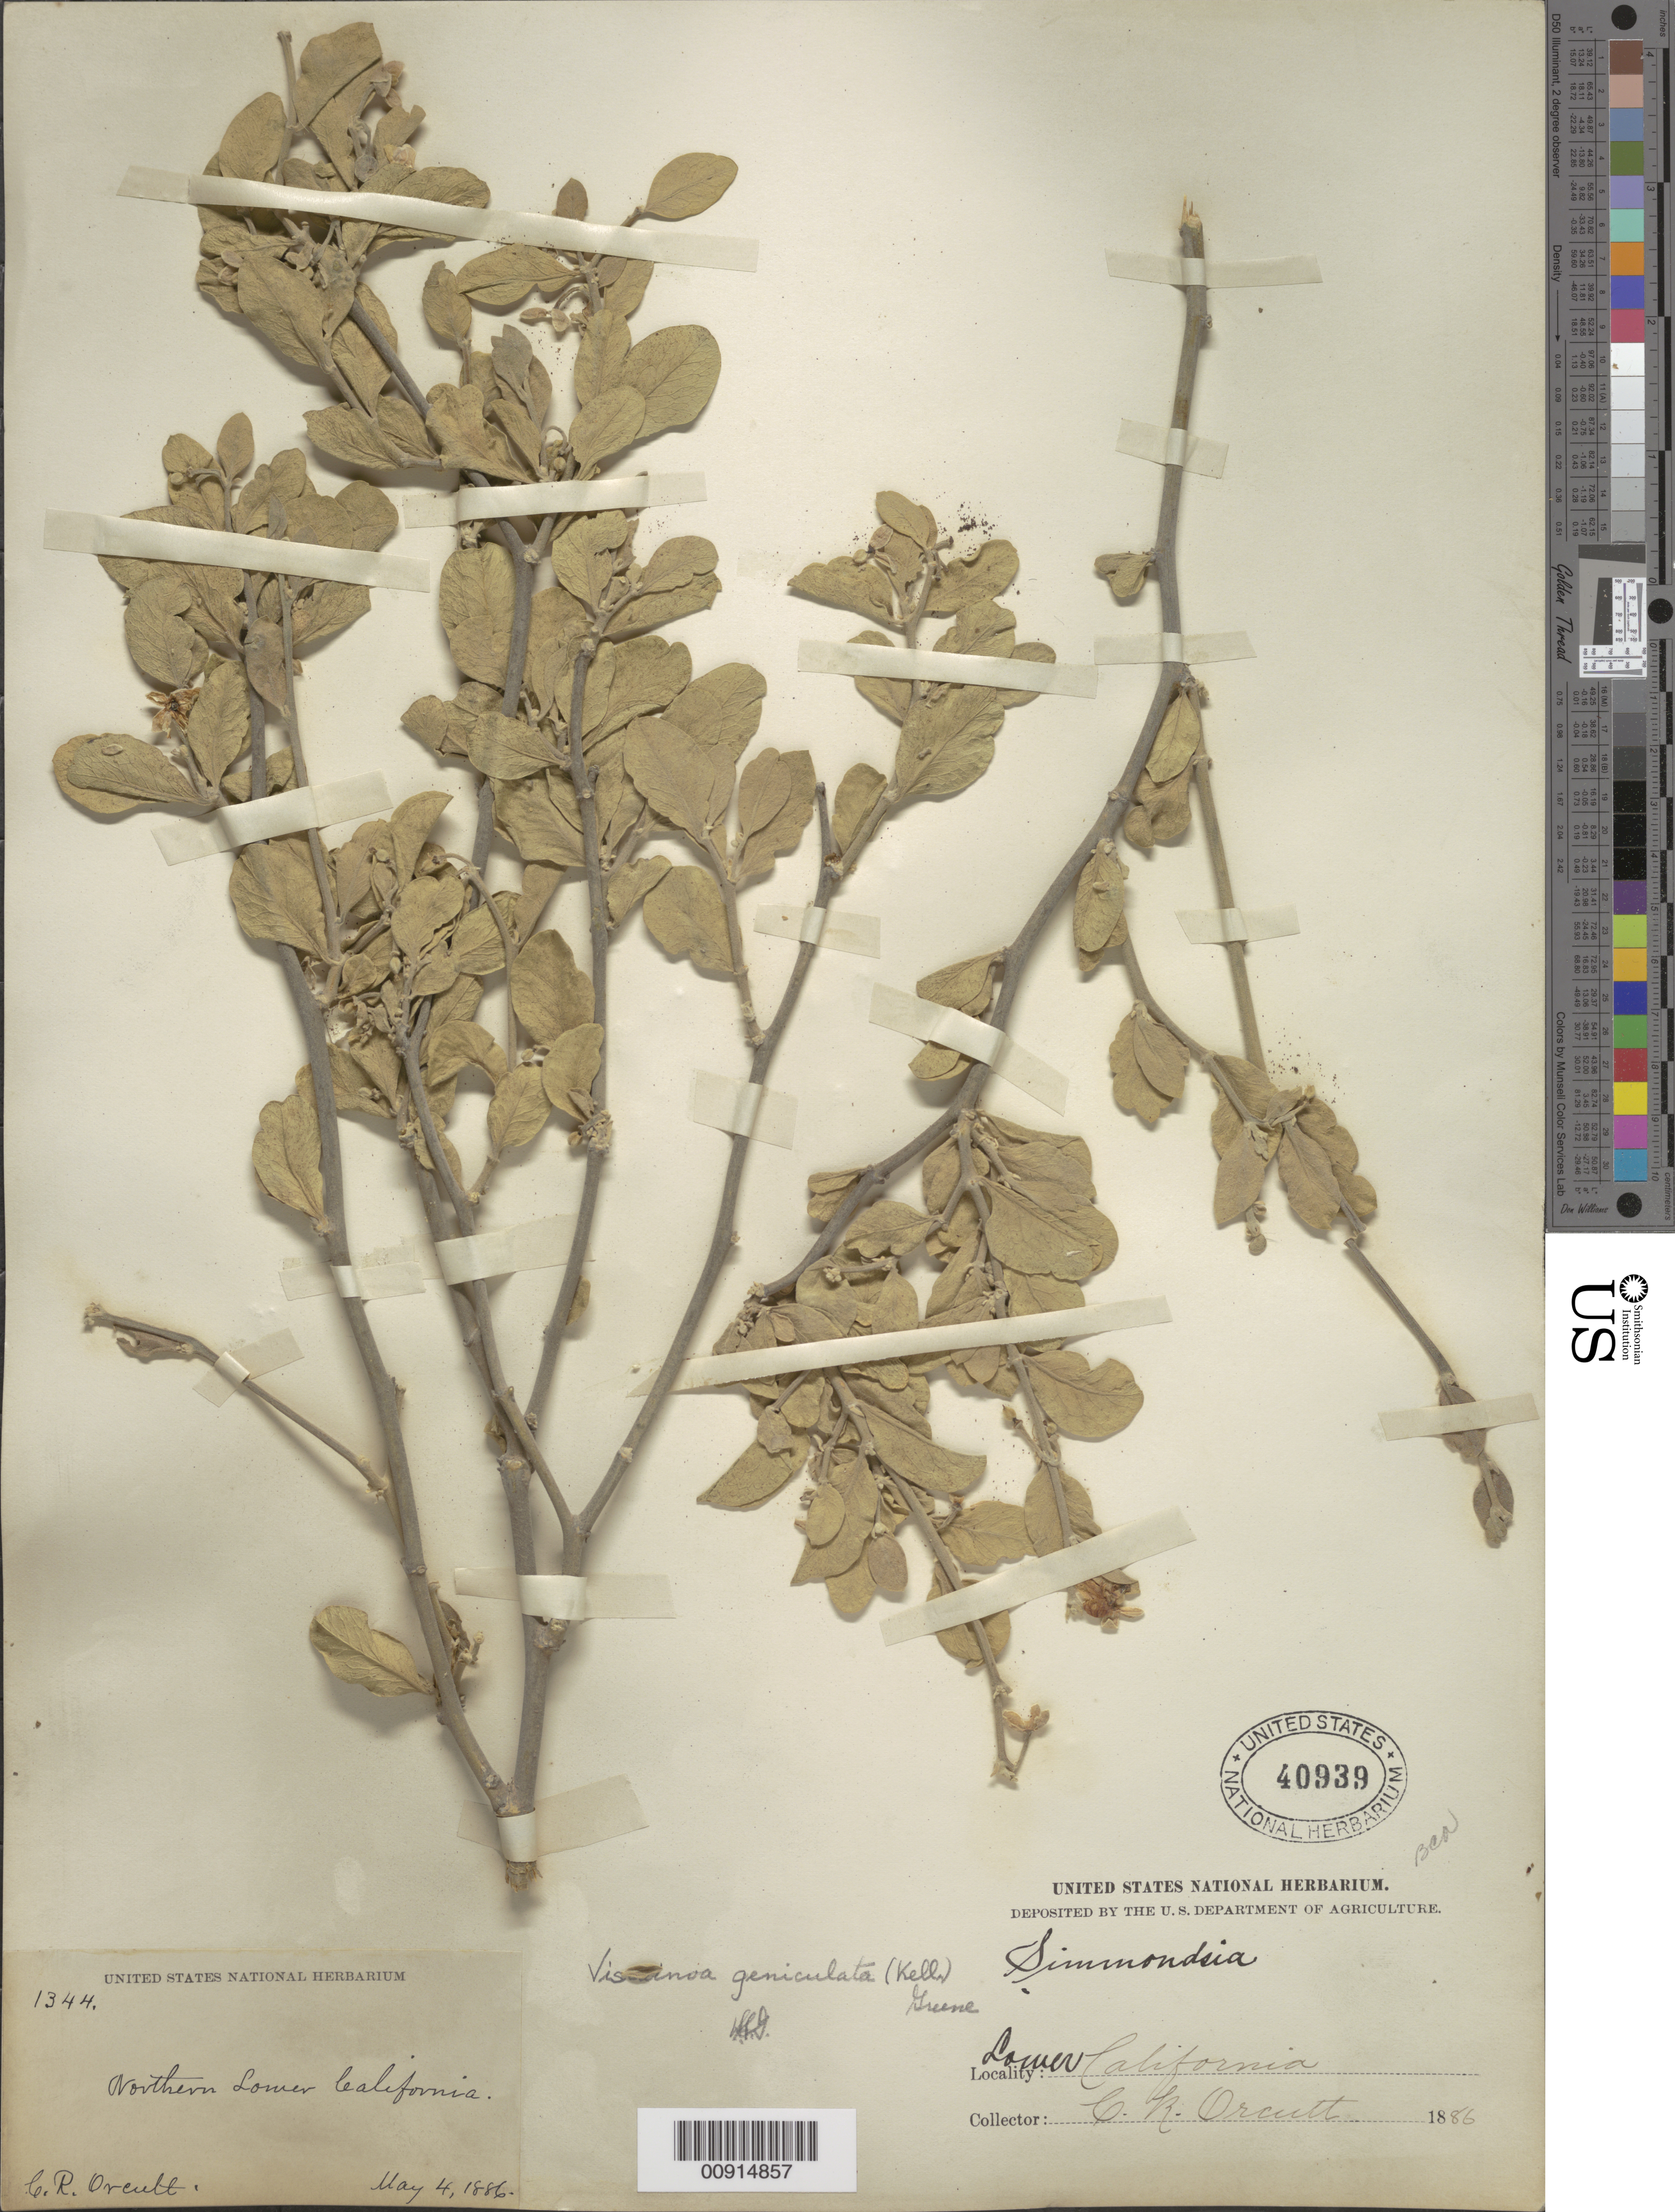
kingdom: Plantae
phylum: Tracheophyta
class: Magnoliopsida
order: Zygophyllales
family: Zygophyllaceae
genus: Viscainoa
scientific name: Viscainoa geniculata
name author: (Kellogg) Greene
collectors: C. R. Orcutt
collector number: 1344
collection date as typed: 04 May 1886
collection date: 1886-05-04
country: Mexico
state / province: Baja California Norte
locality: Northern Lower California.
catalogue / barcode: US 40939